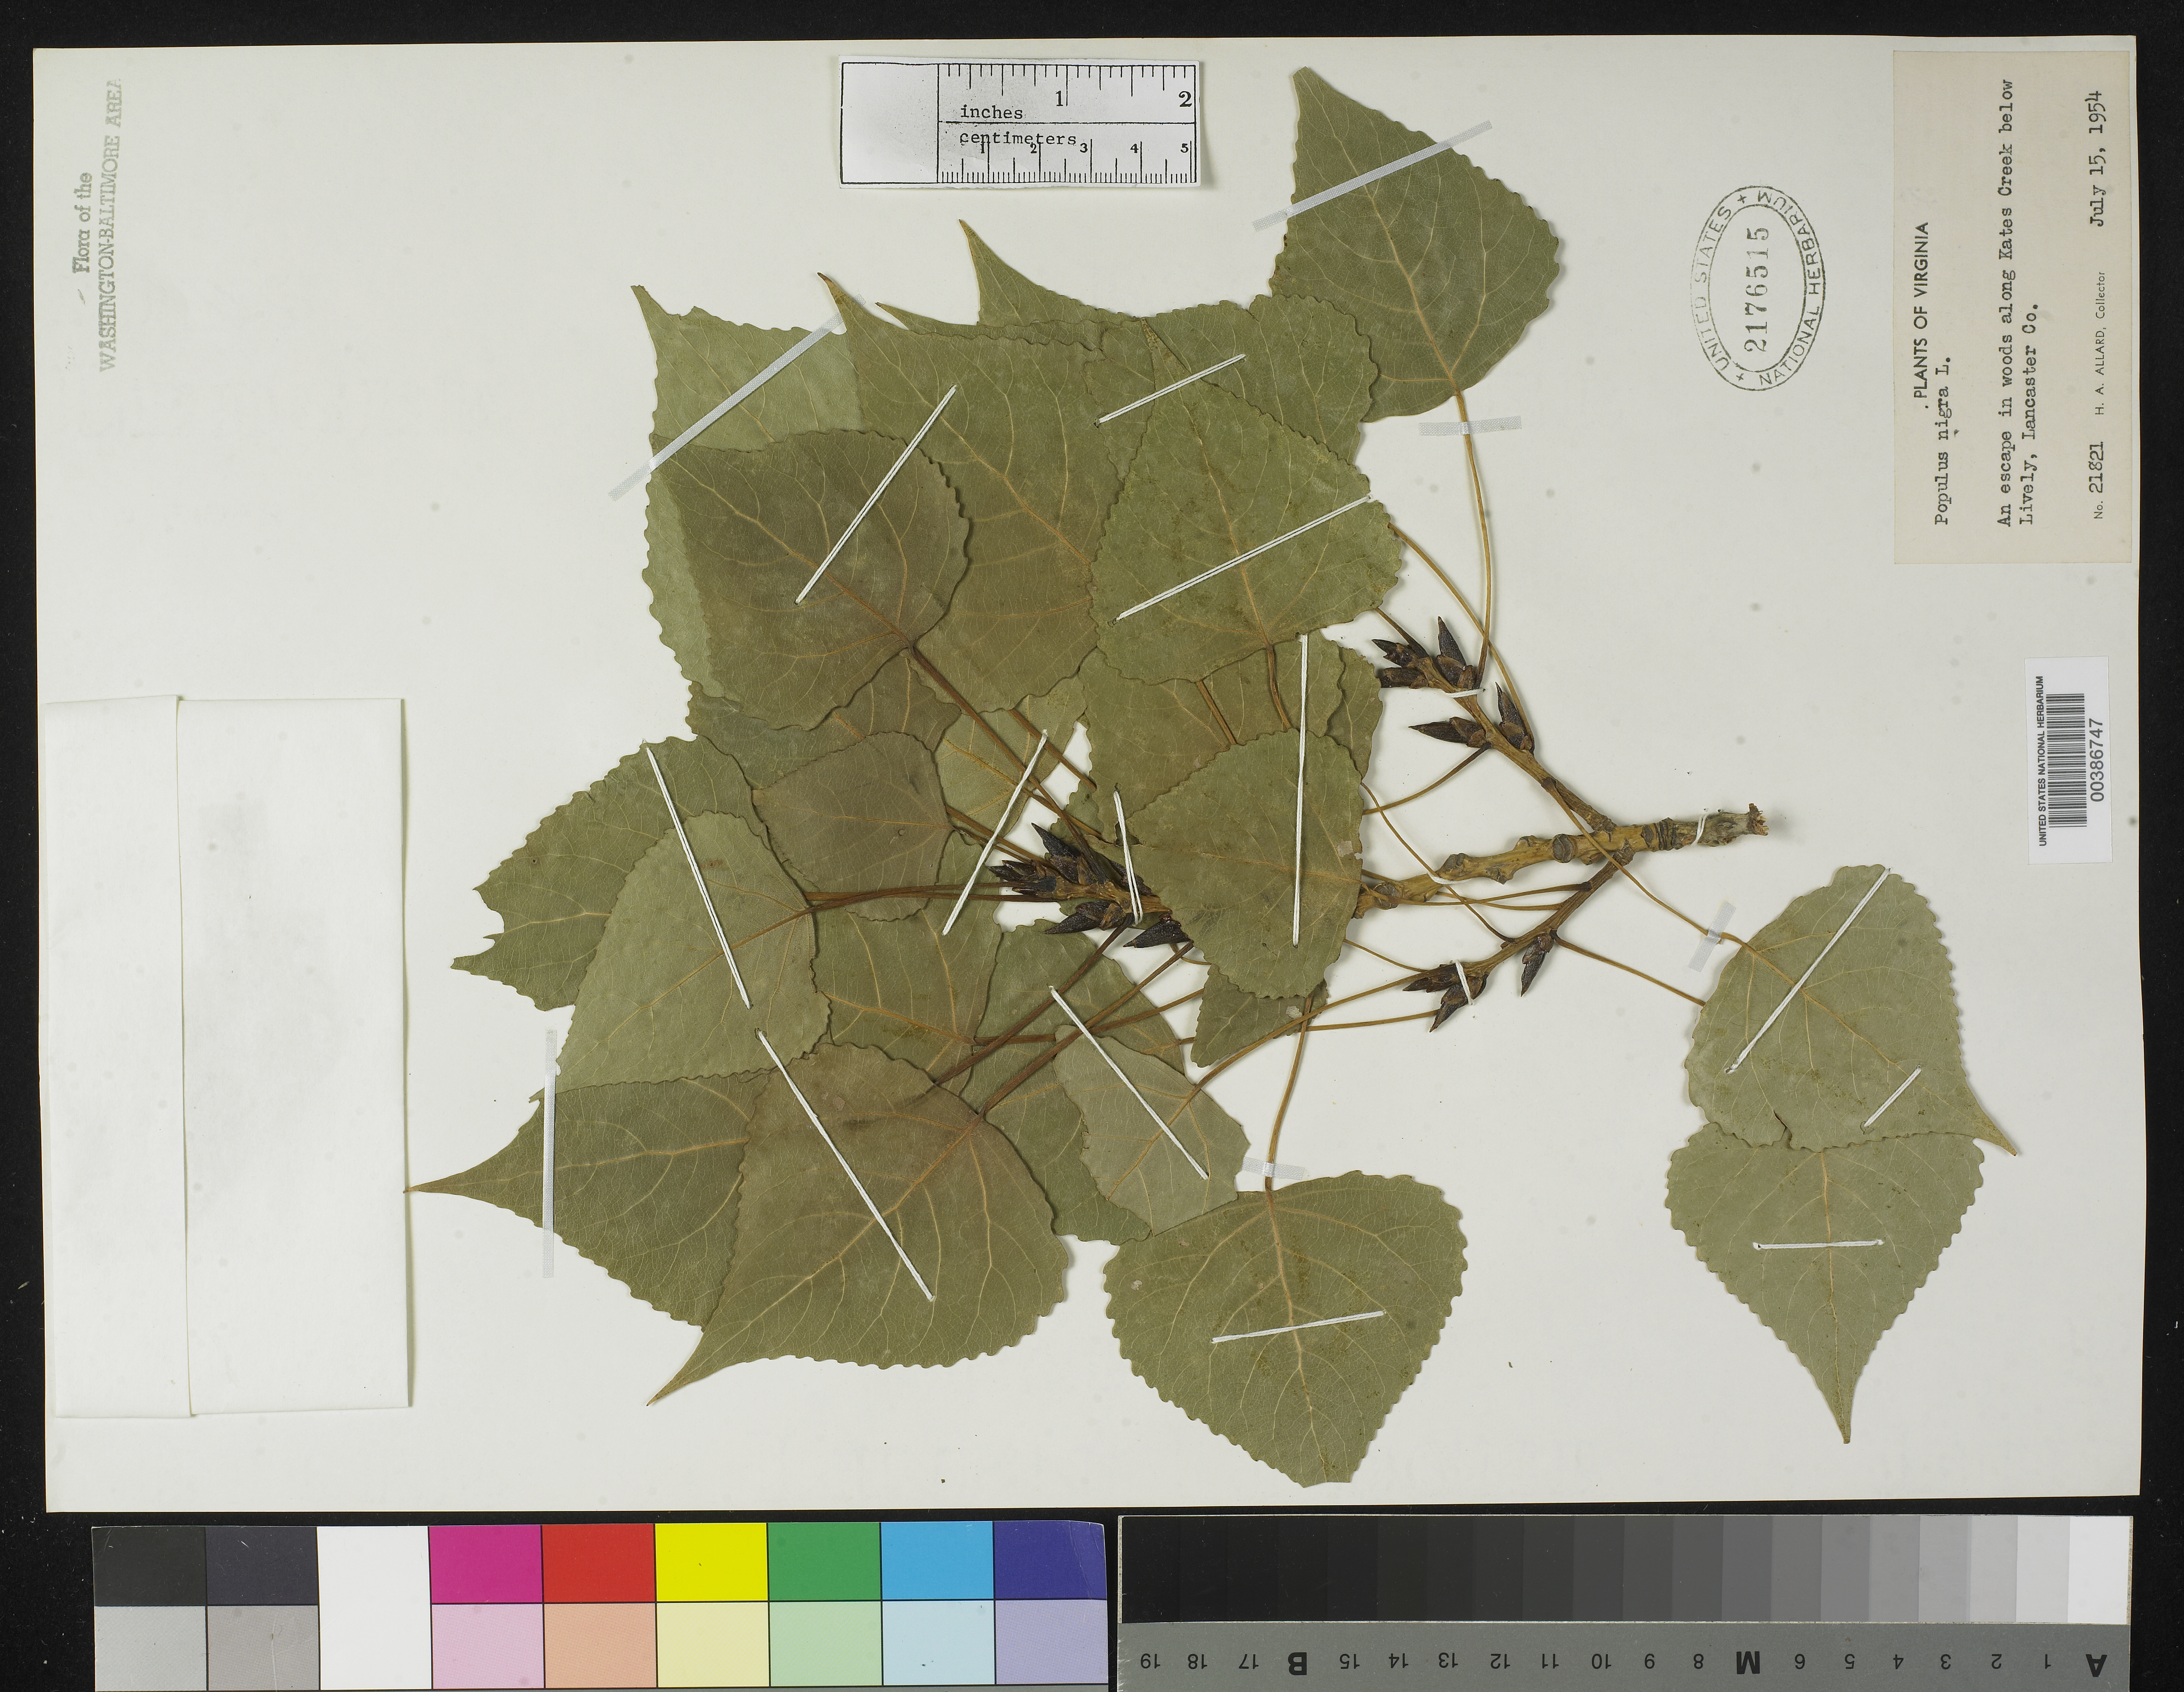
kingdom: Plantae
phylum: Tracheophyta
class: Magnoliopsida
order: Malpighiales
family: Salicaceae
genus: Populus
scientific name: Populus nigra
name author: L.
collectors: H. A. Allard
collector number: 21821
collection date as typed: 15 Jul 1954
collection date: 1954-07-15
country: United States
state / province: Virginia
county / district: Lancaster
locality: Kates Creek below Lively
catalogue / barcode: US 2176515